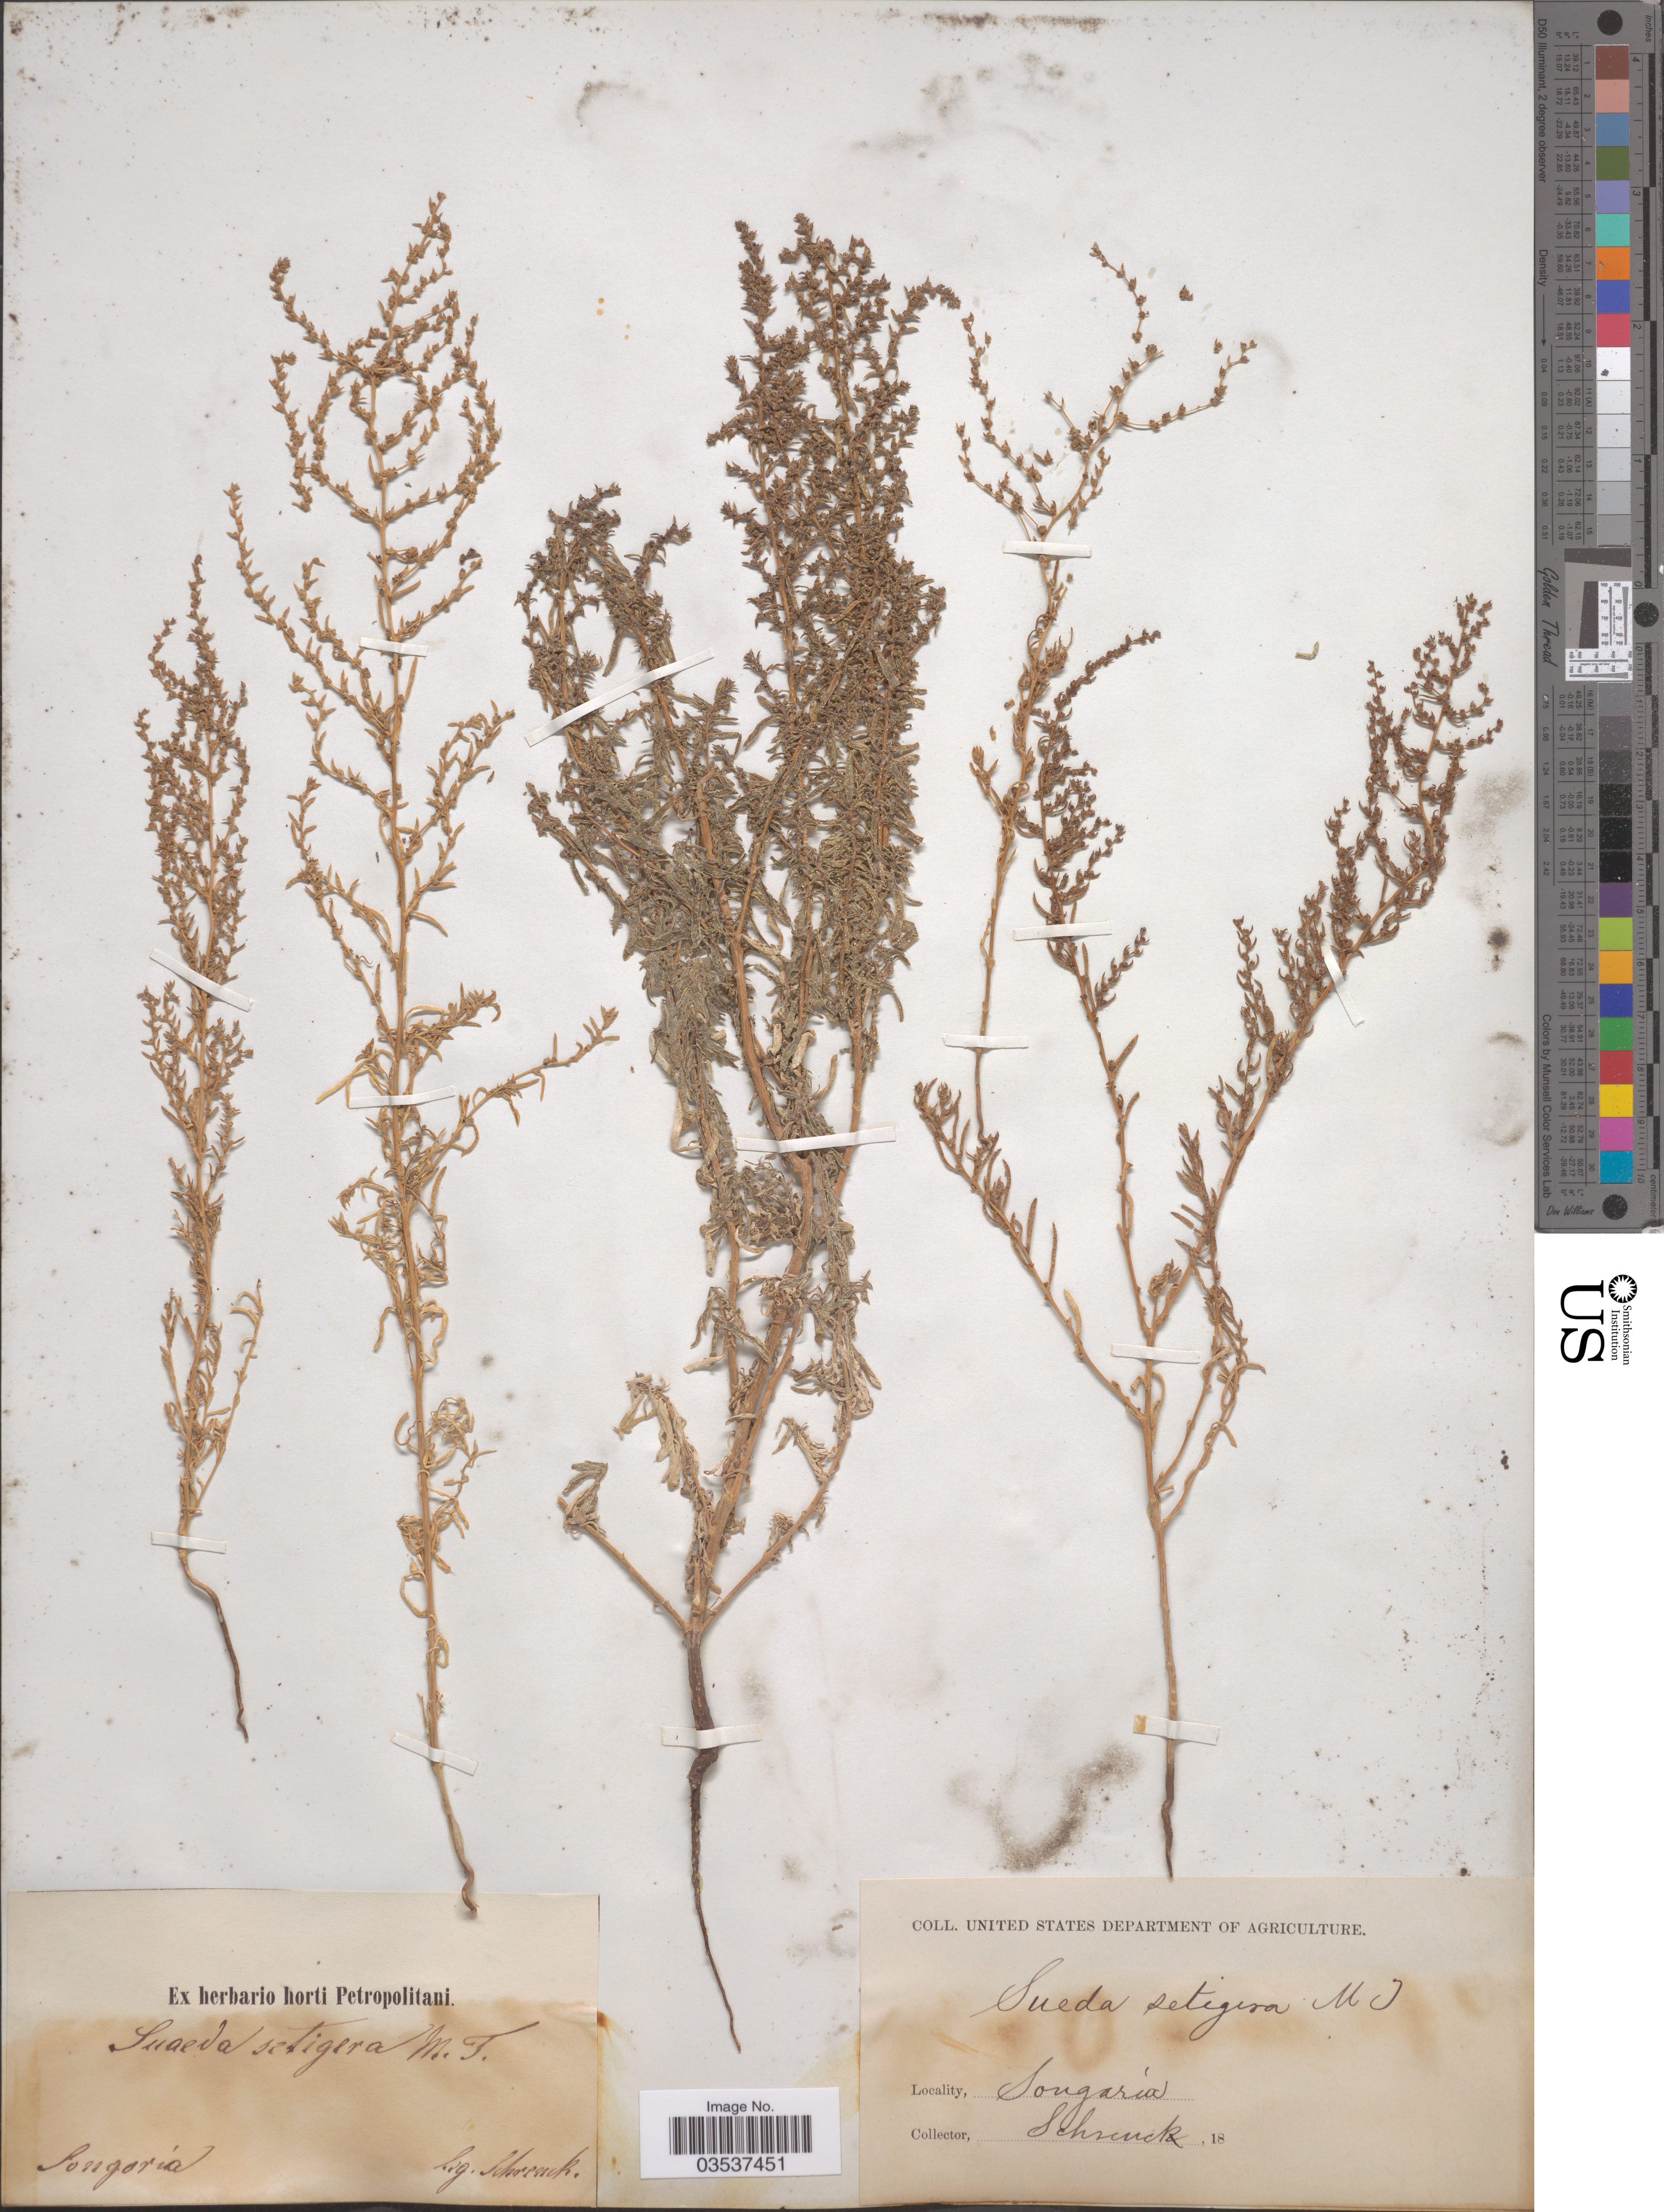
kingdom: Plantae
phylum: Tracheophyta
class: Magnoliopsida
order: Caryophyllales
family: Amaranthaceae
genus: Suaeda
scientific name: Suaeda setigera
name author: (DC.) Moq.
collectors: -- Schrenck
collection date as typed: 18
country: Kazakhstan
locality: Songaria.